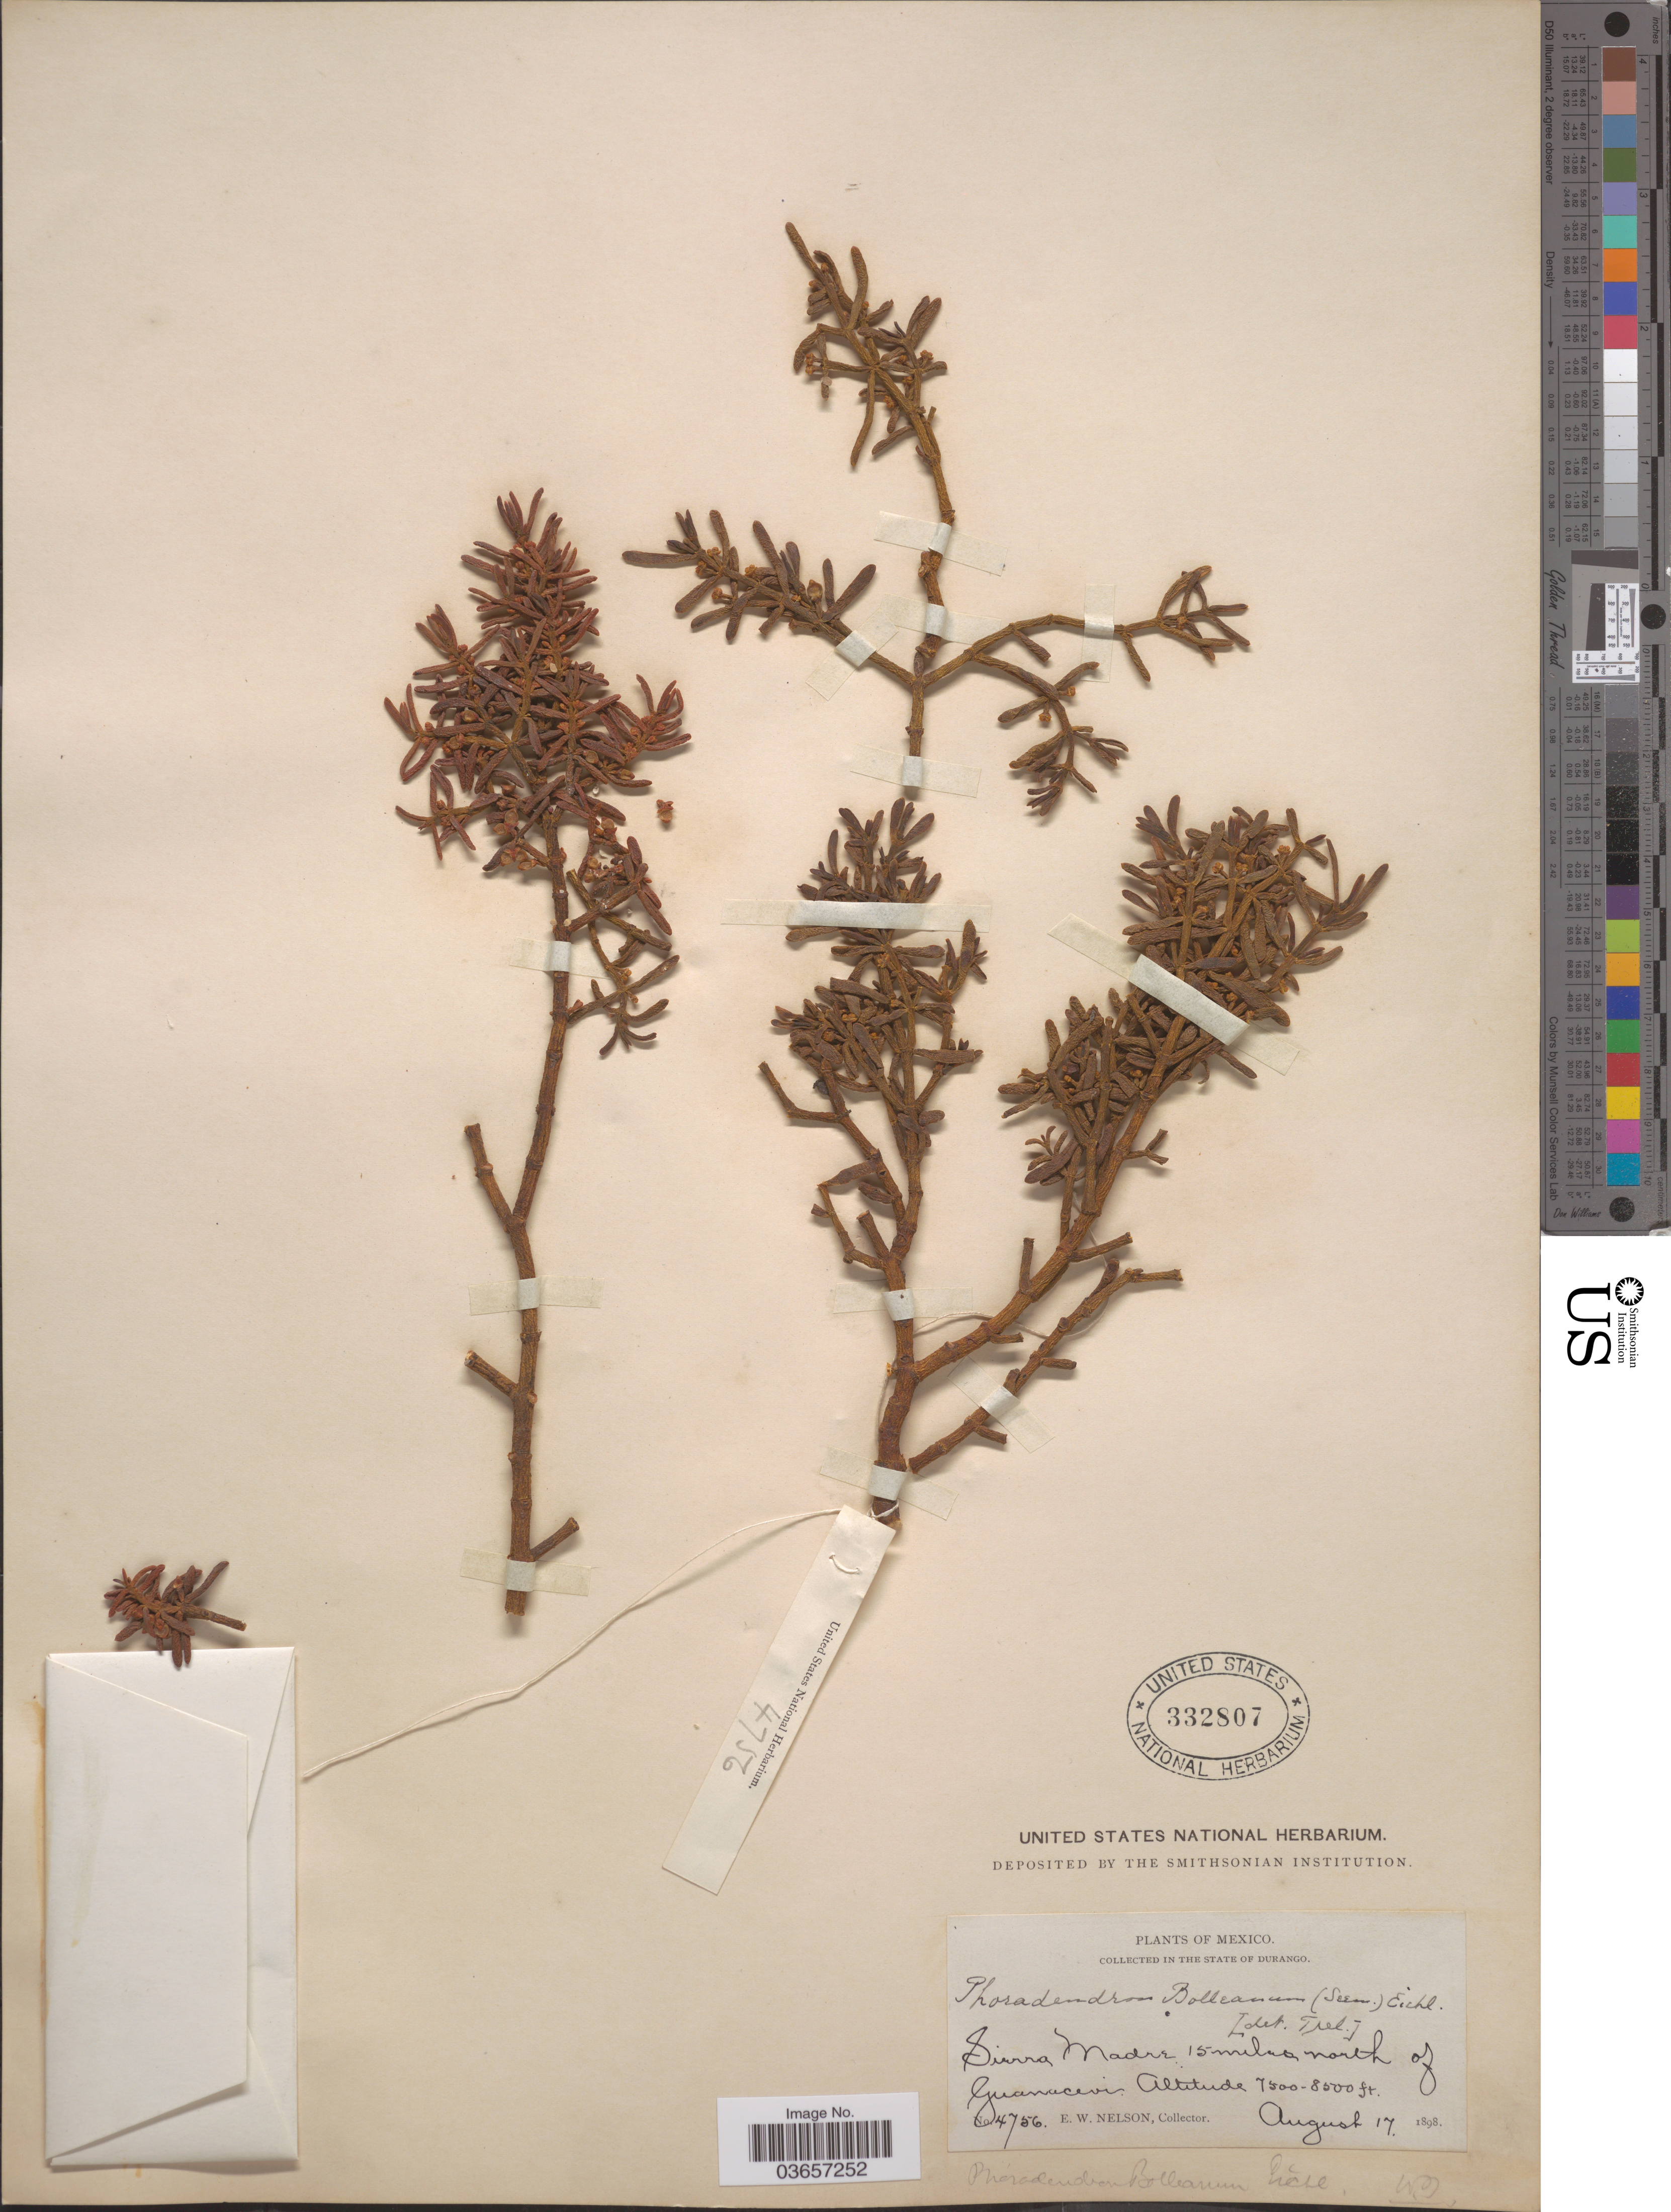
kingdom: Plantae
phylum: Tracheophyta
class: Magnoliopsida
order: Santalales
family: Viscaceae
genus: Phoradendron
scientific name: Phoradendron bolleanum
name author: (Seem.) Eichler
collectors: E. W. Nelson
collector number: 4756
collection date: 1898-08-17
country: Mexico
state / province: Durango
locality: Sierra Madre 15 miles north of Guanacevi.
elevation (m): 2286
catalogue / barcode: US 332807